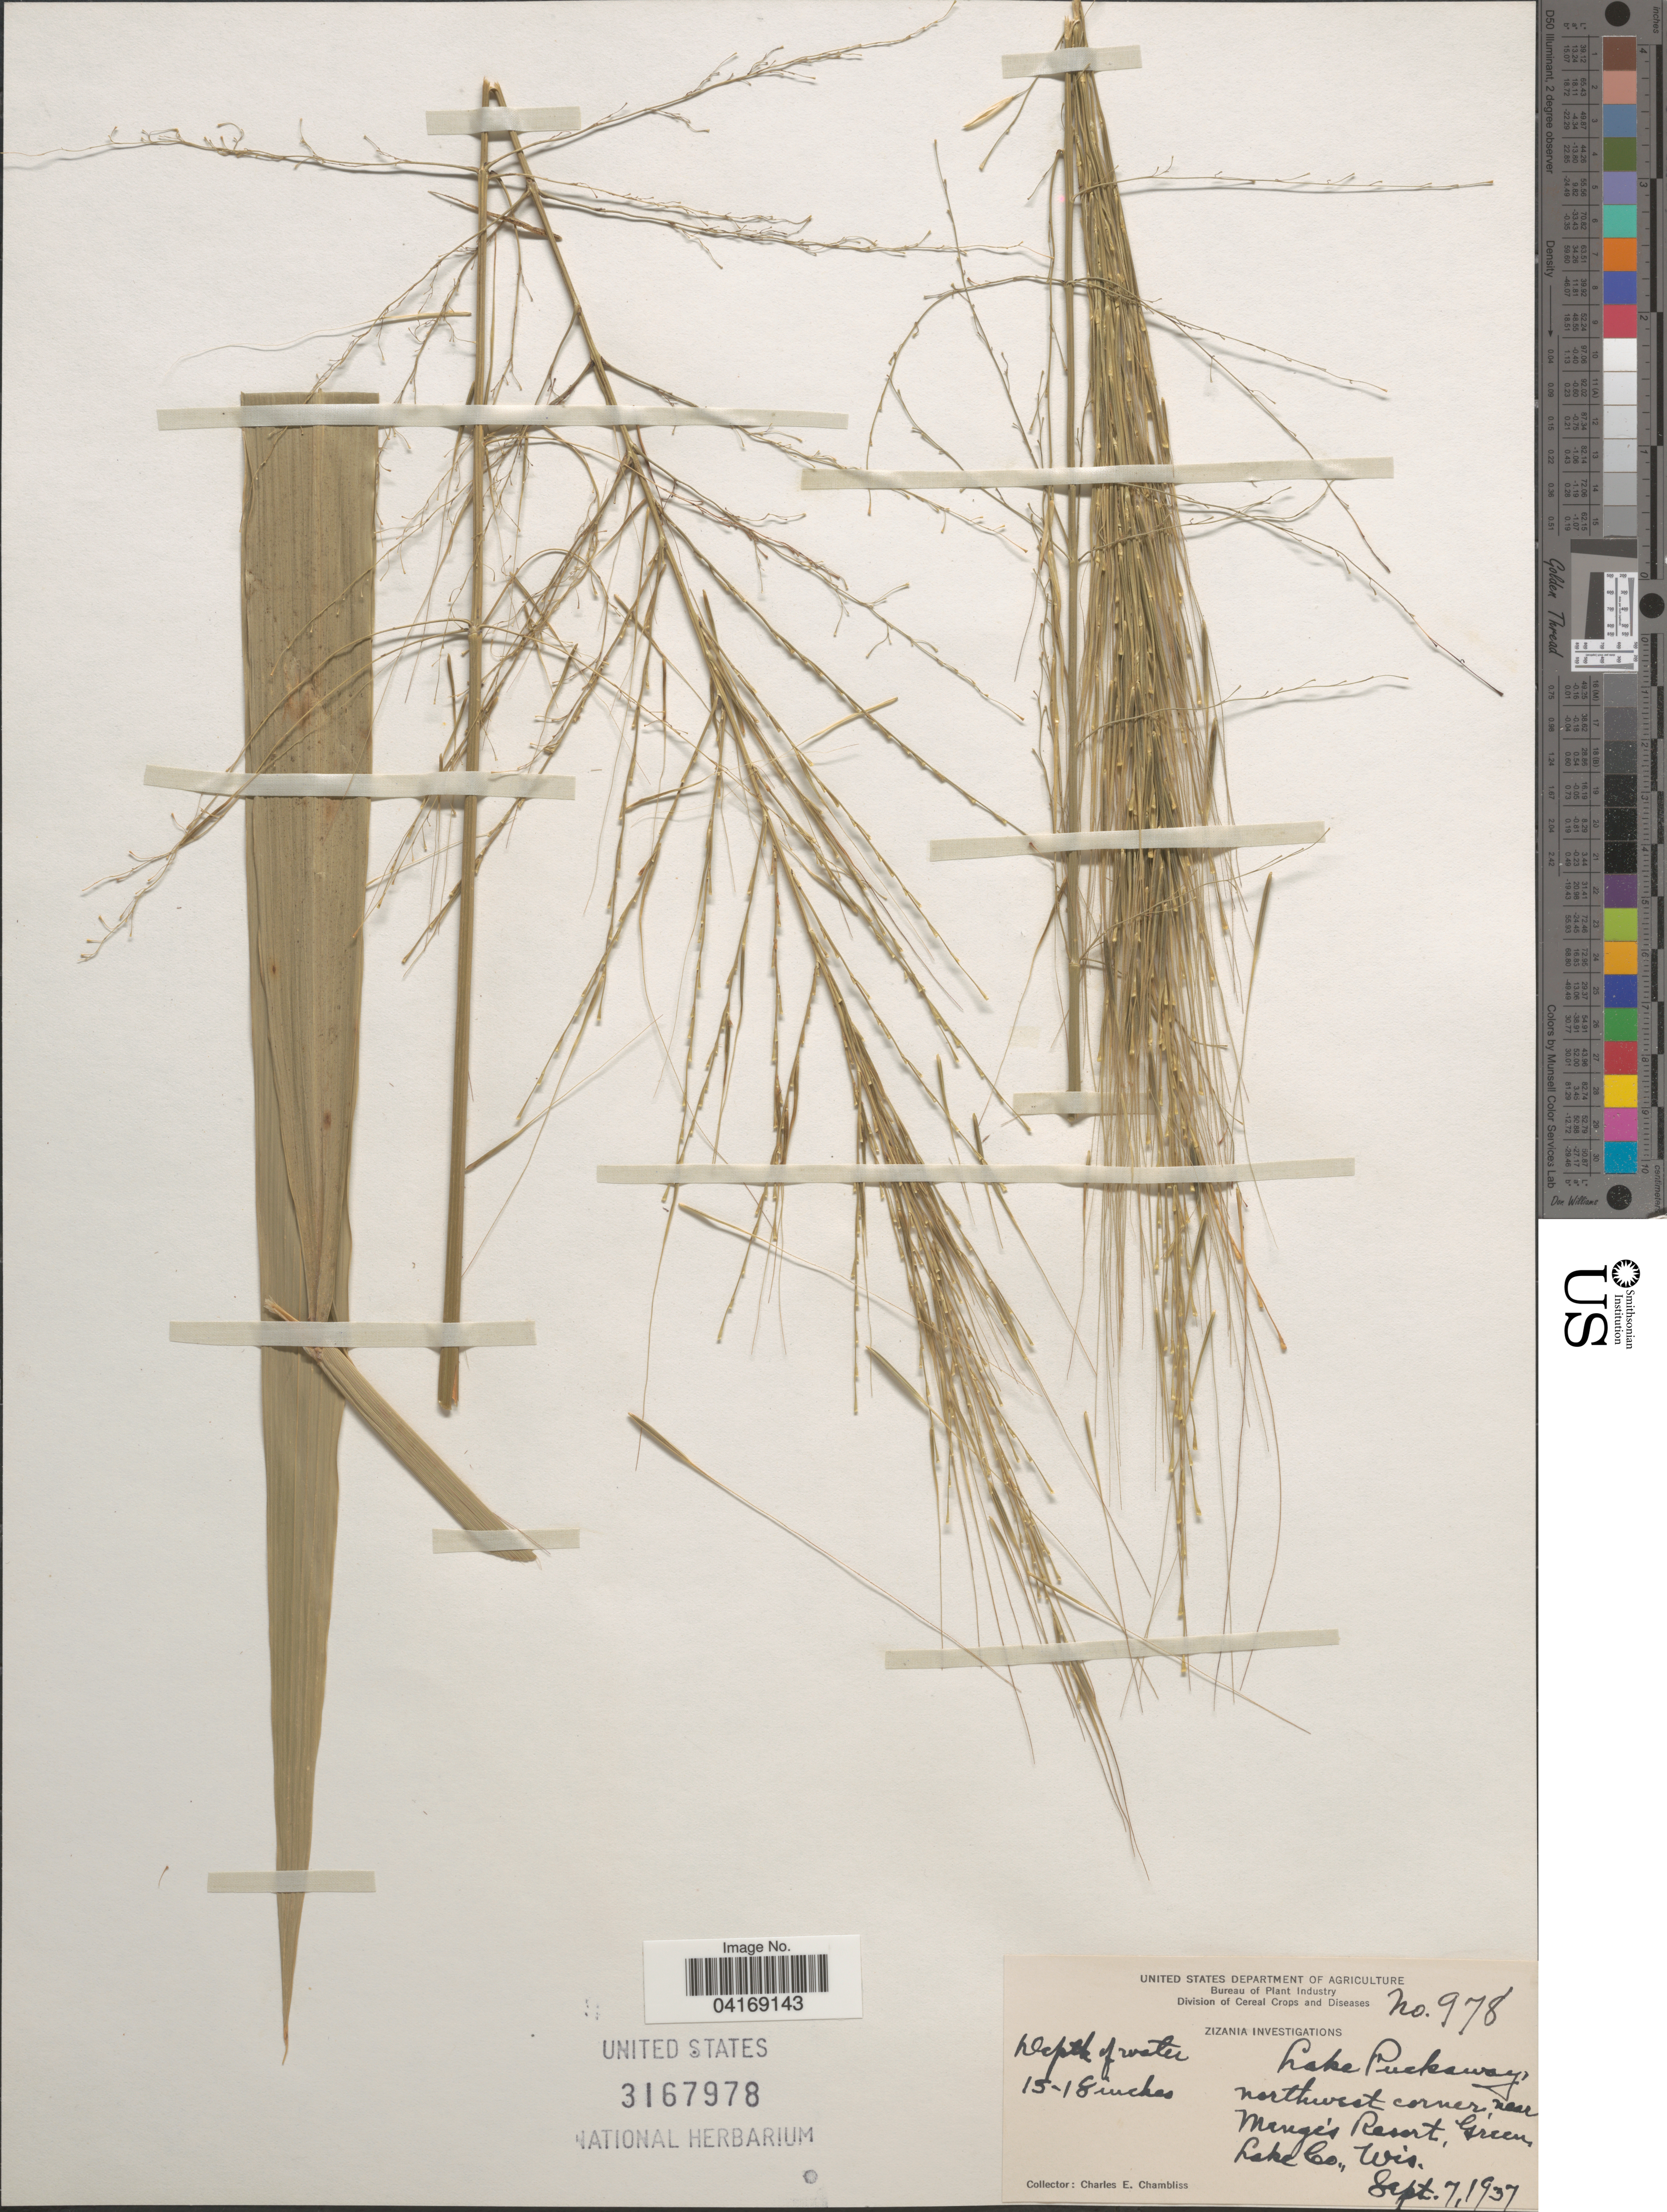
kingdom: Plantae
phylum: Tracheophyta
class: Liliopsida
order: Poales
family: Poaceae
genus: Zizania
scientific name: Zizania sp.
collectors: C. Chambliss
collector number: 978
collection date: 1937-09-07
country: United States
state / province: Wisconsin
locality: Lake Puckaway, northwest corner near Menge's Resort. Green Lake Co.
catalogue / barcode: US 3167978